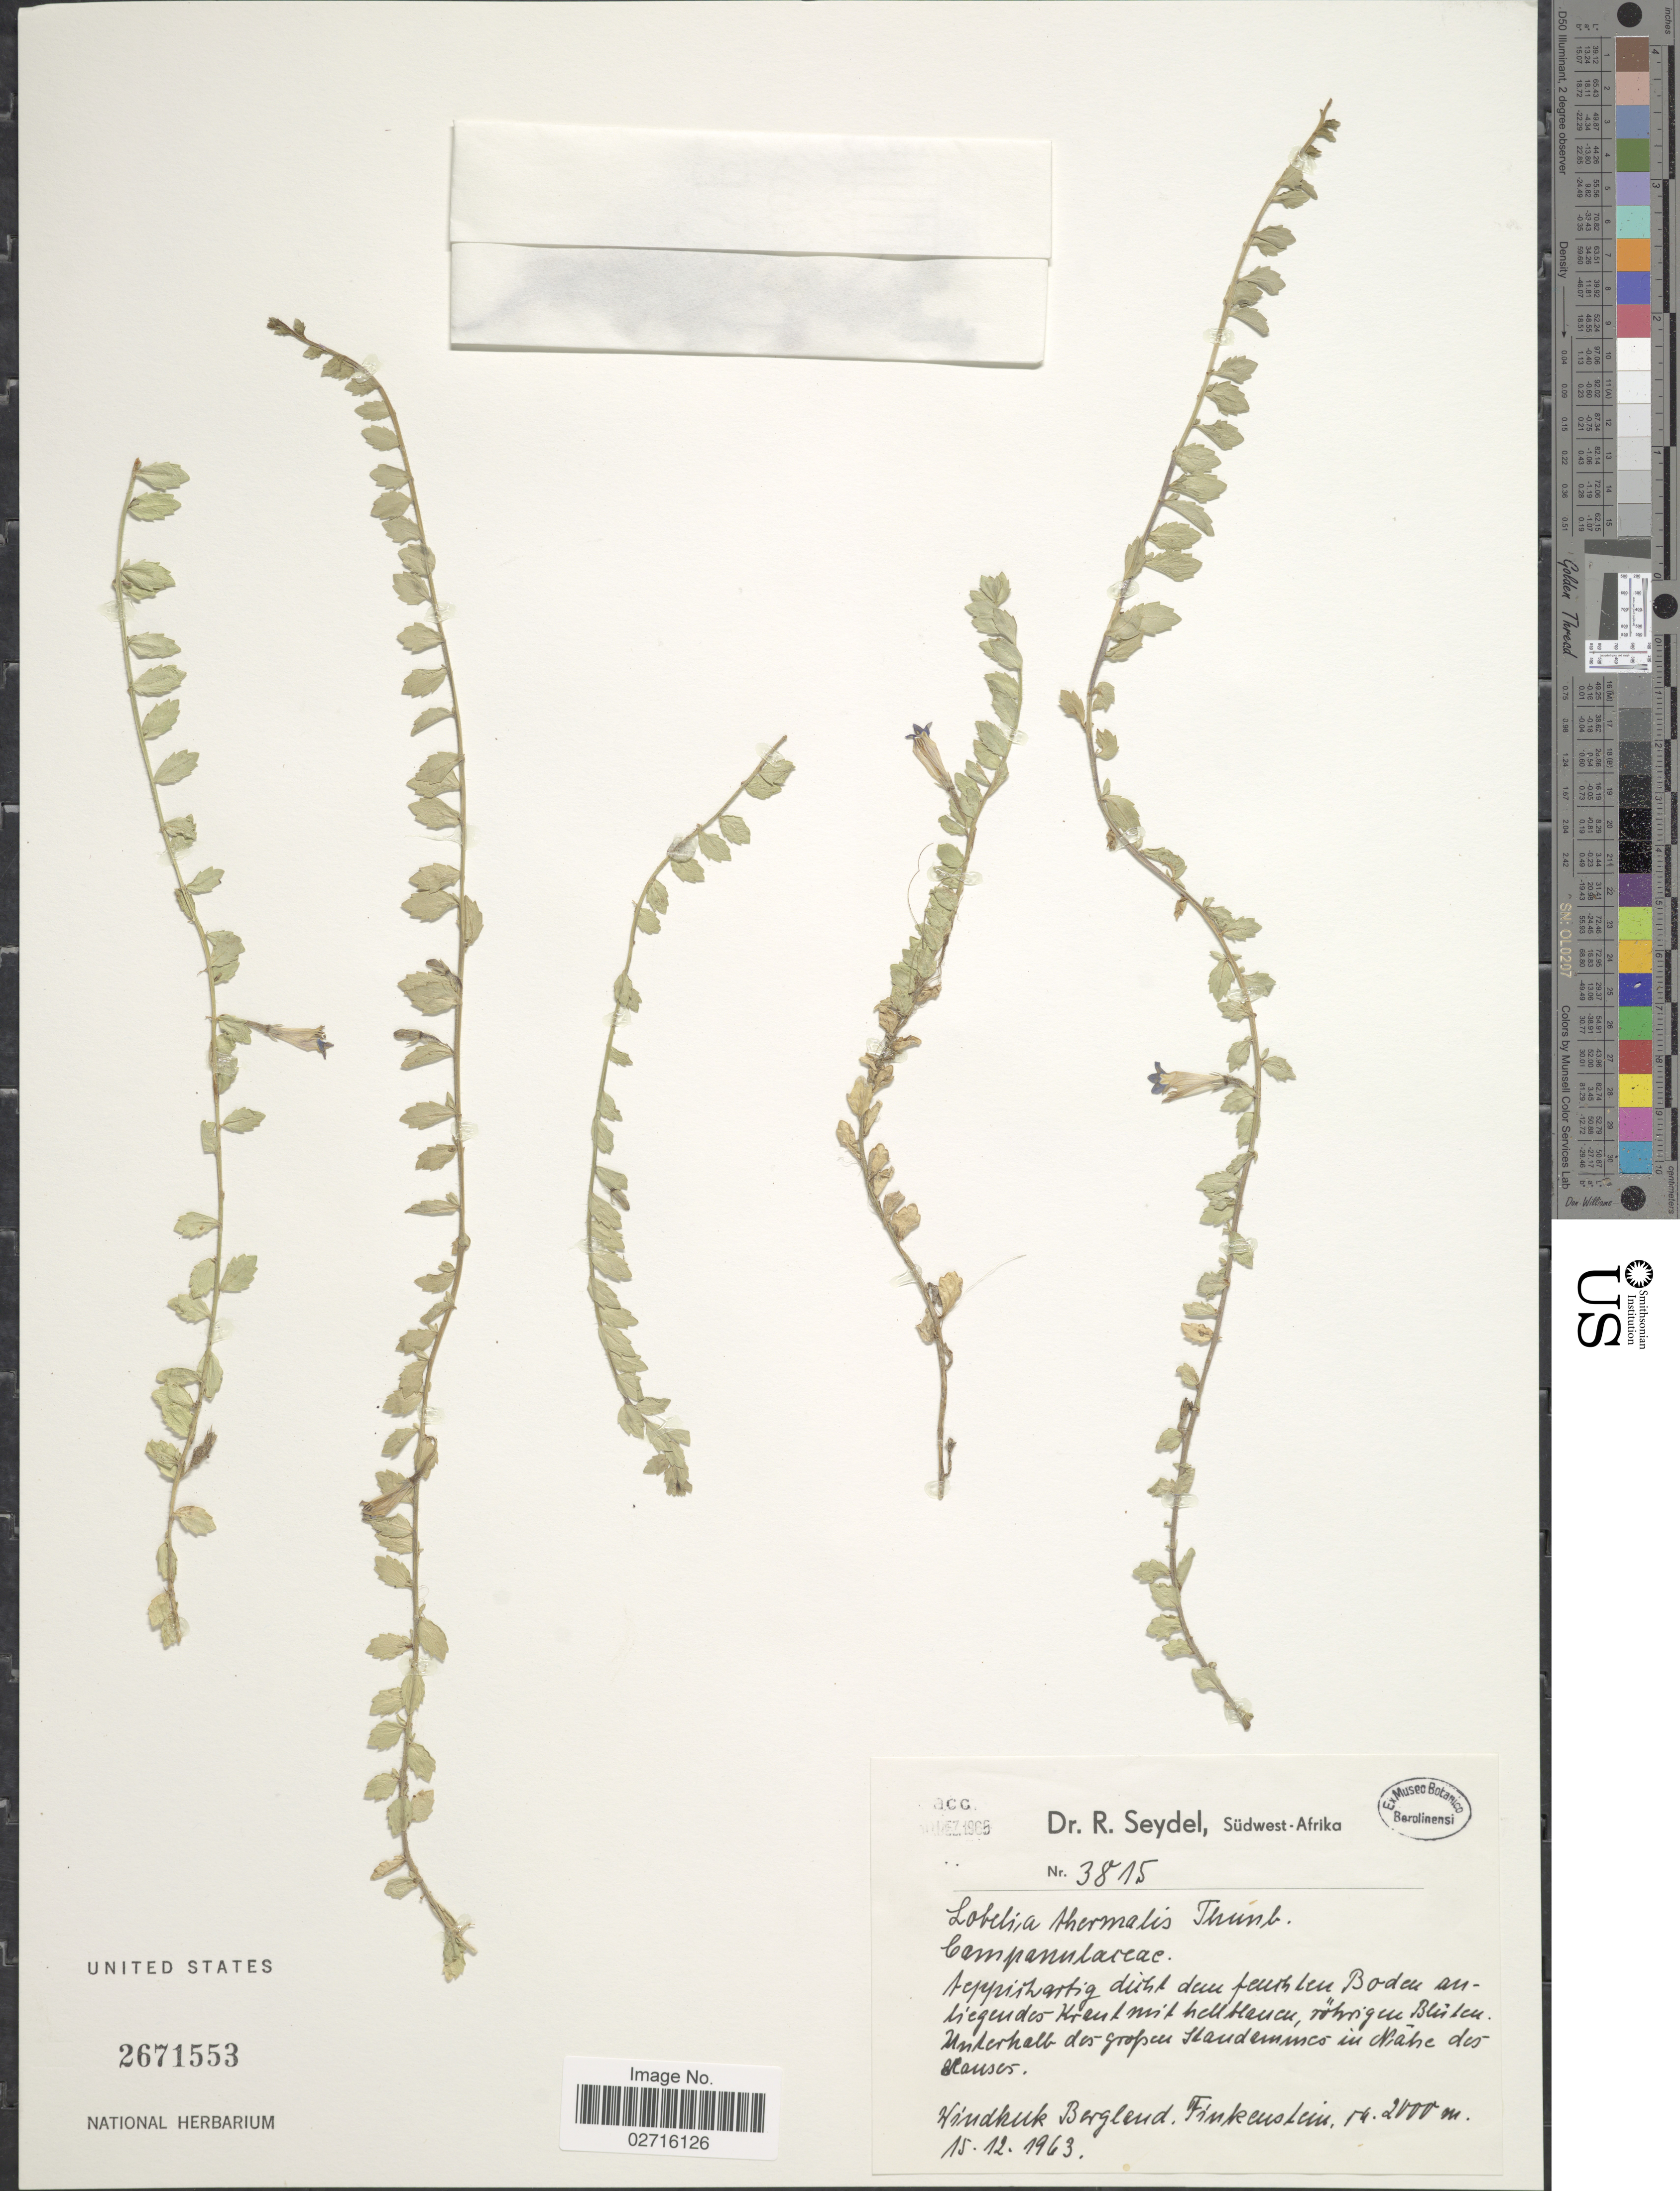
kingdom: Plantae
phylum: Tracheophyta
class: Magnoliopsida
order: Asterales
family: Campanulaceae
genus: Lobelia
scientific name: Lobelia thermalis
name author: Thunb.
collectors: R. Seydel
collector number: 3815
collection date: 1963-12-15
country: Namibia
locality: Südwest-Afrika, Windhuk Bergland, Finkenstein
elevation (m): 2000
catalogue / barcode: US 2671553